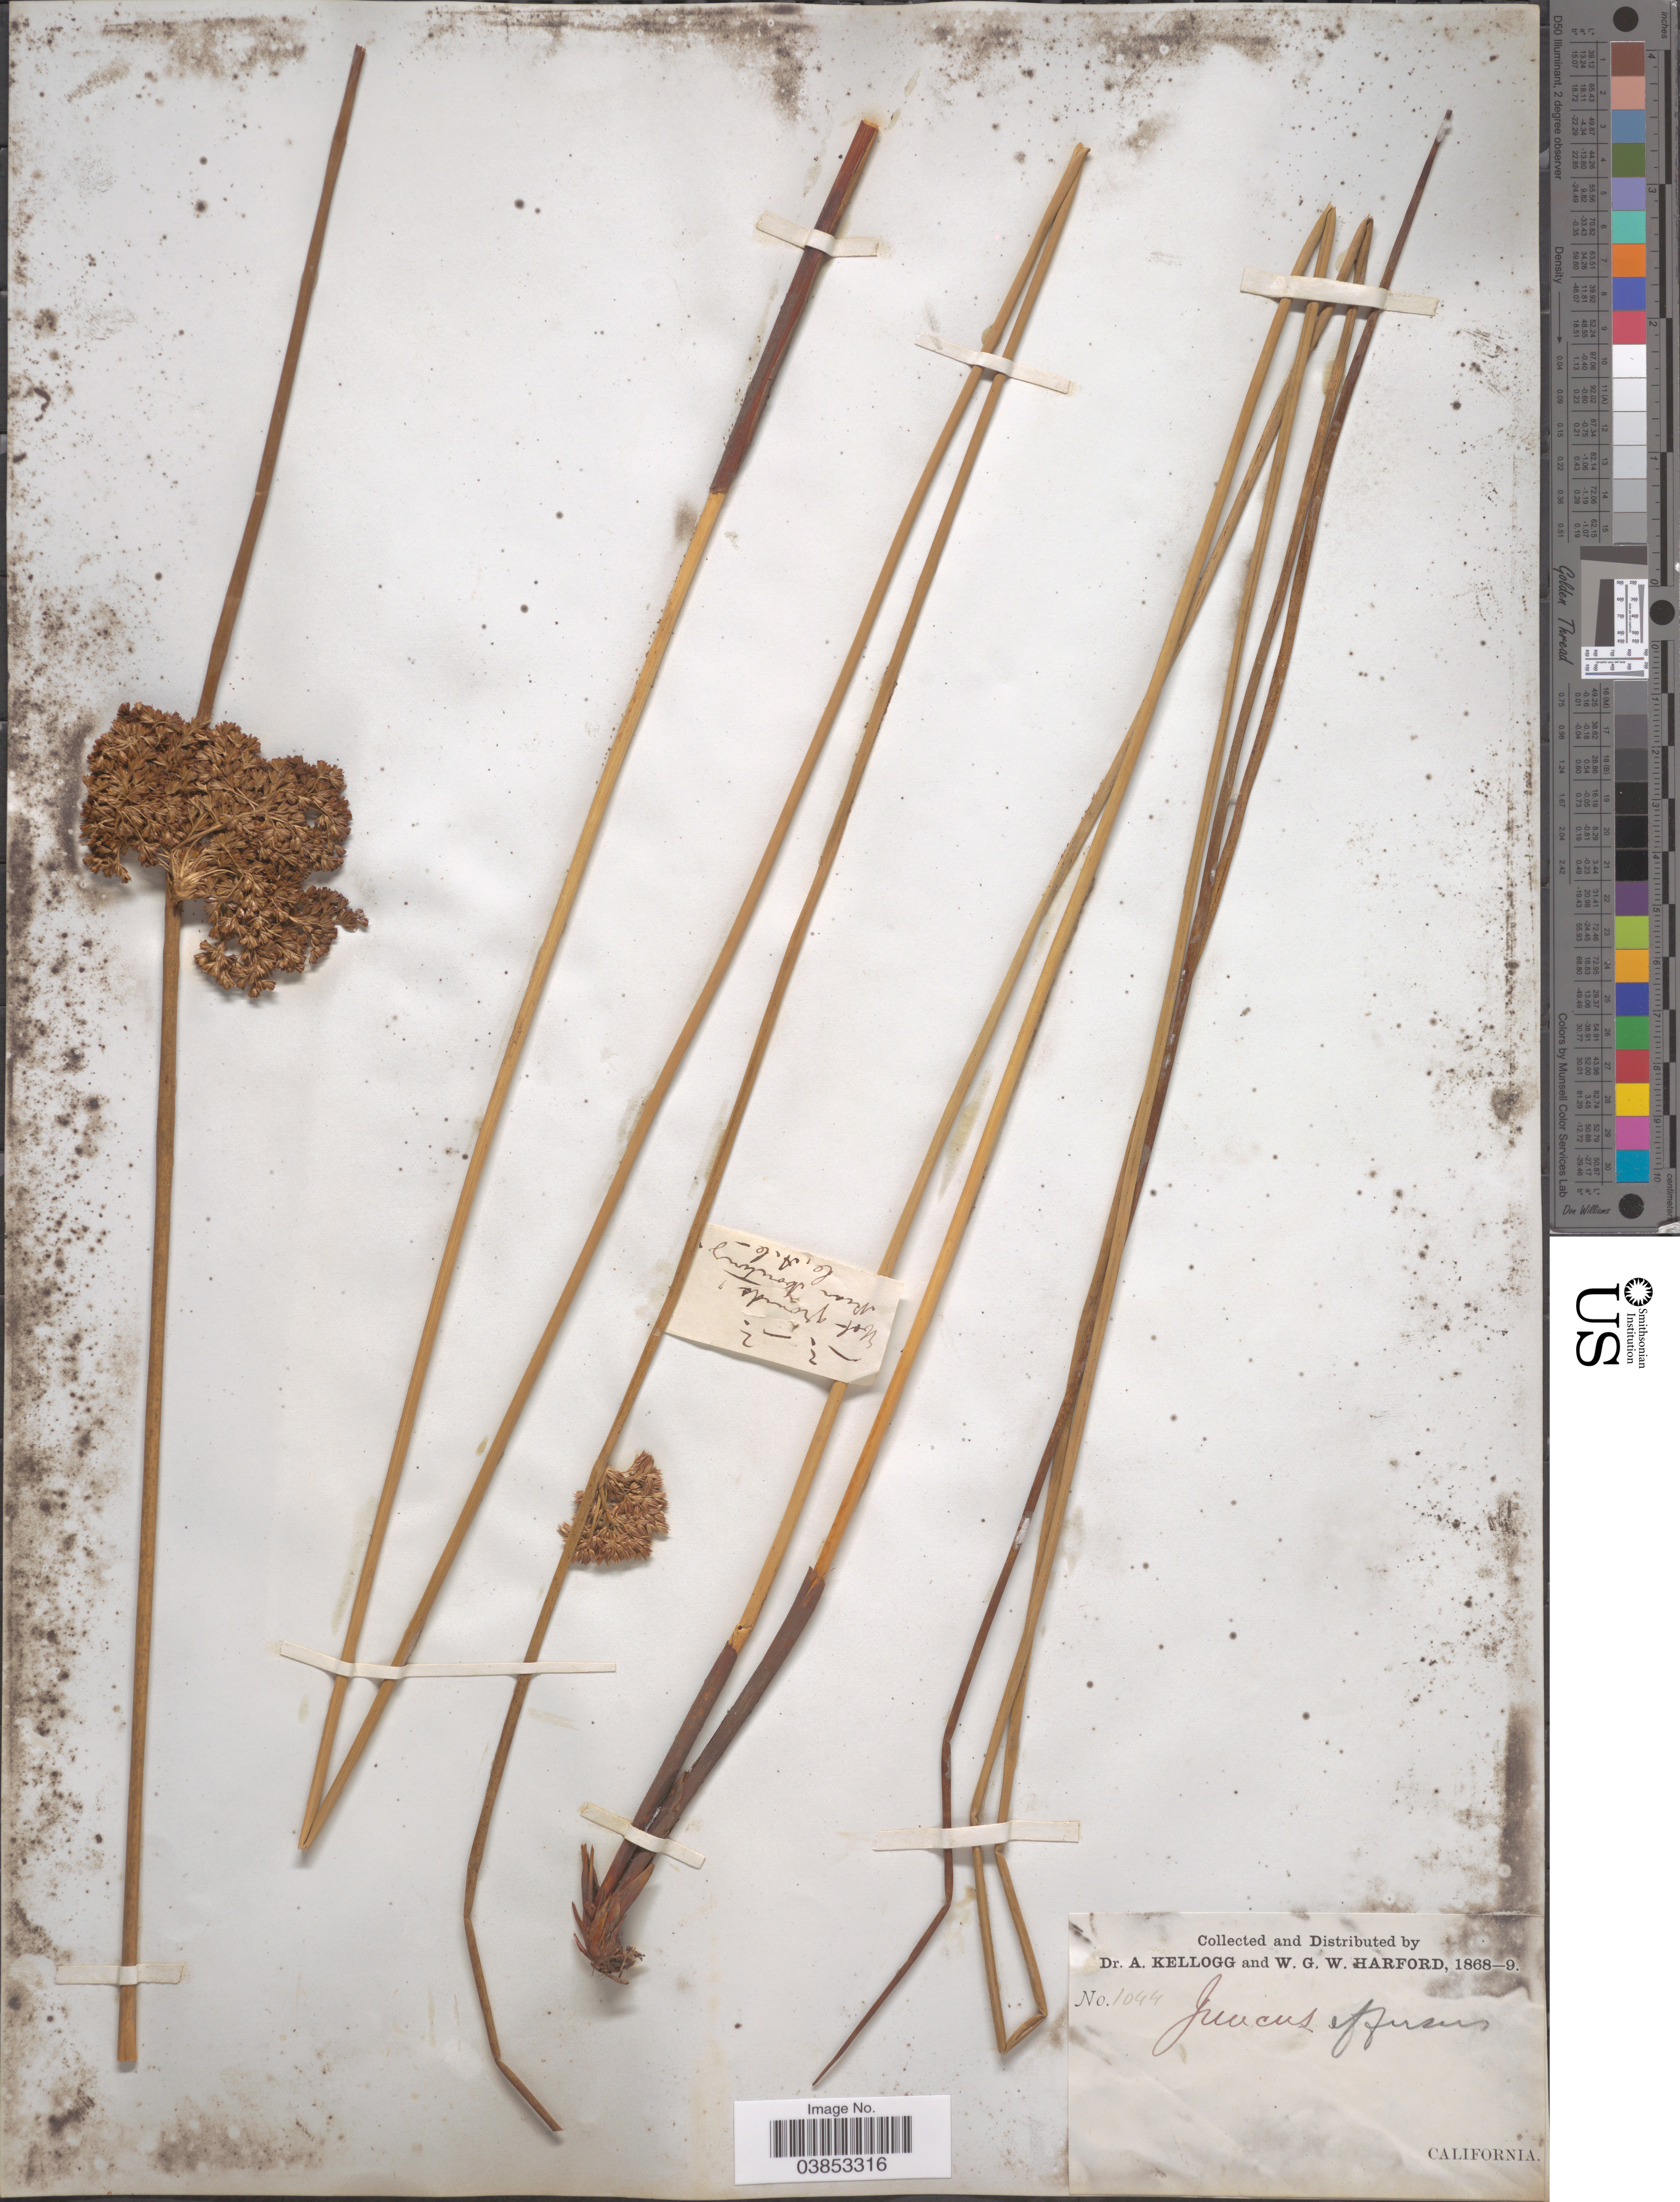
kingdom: Plantae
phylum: Tracheophyta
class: Liliopsida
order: Poales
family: Juncaceae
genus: Juncus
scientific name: Juncus effusus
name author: L.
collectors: A. Kellogg & W. G. W. Harford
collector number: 1044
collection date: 1868/1869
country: United States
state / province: California